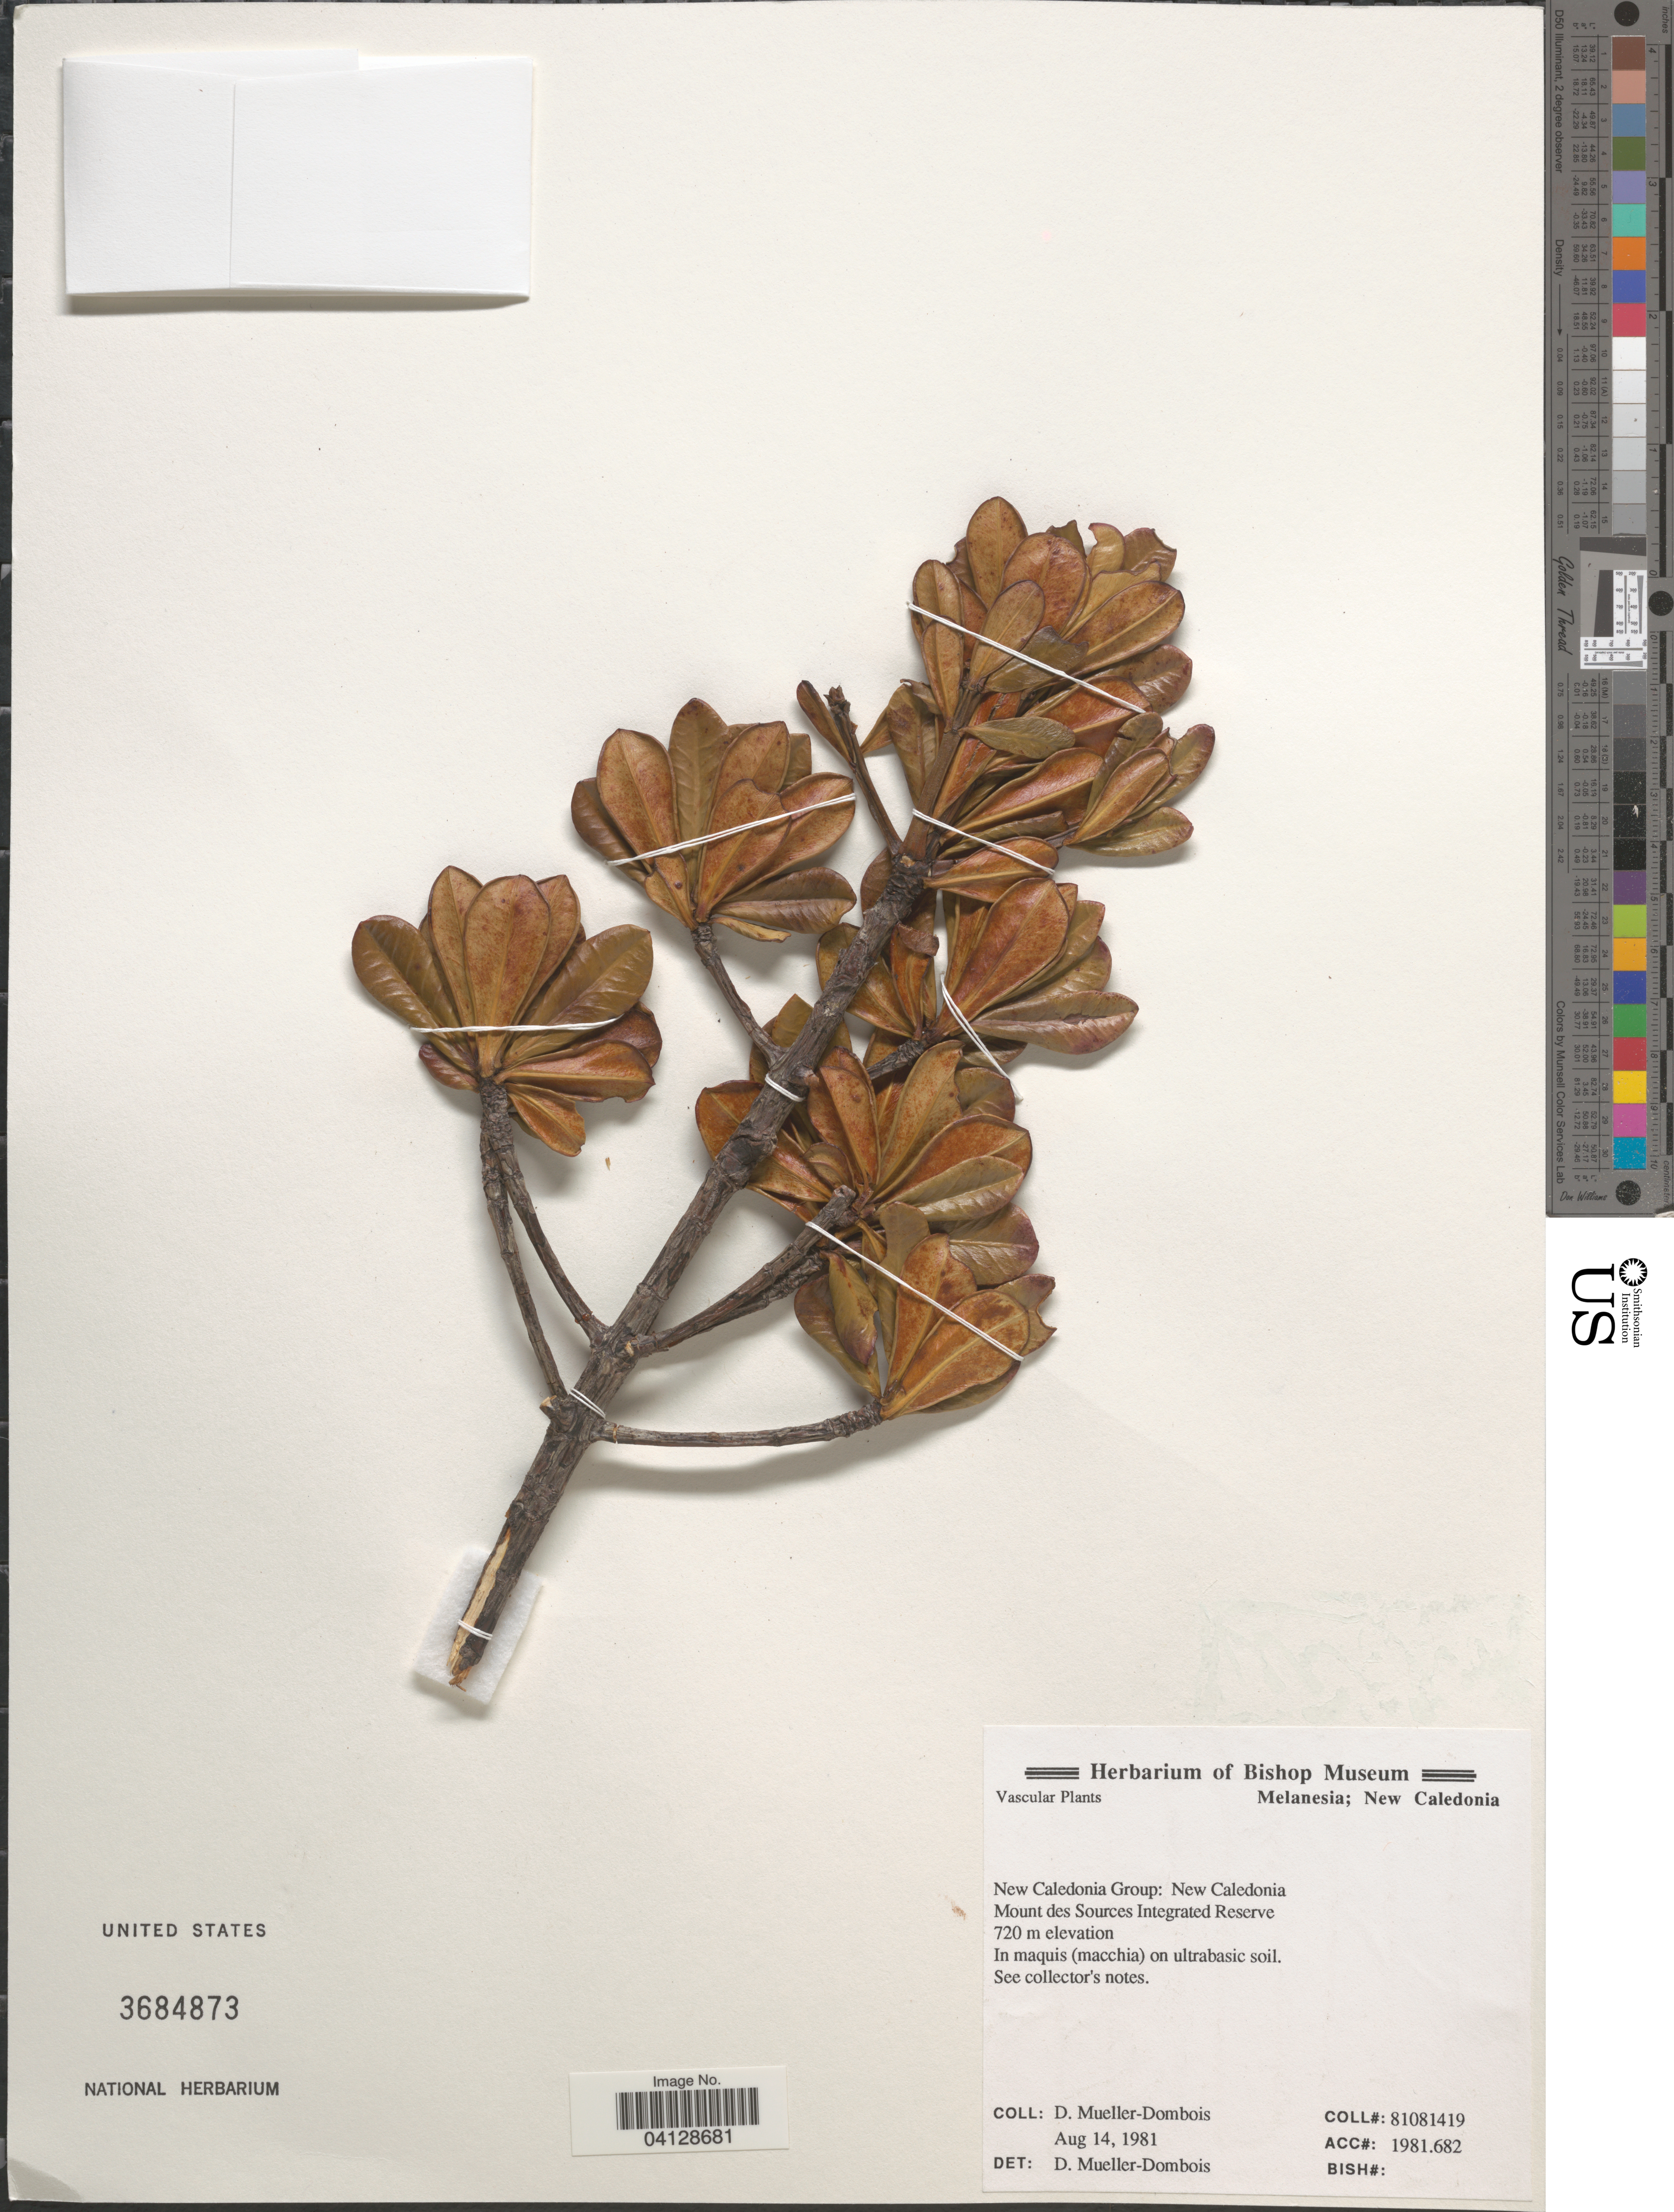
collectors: D. Mueller-Dombois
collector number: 81081419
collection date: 1981-08-14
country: New Caledonia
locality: Melanesia. New Caledonia Group: New Caledonia. Mount des Sources Integrated Reserve.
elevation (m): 720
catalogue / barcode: US 3684873